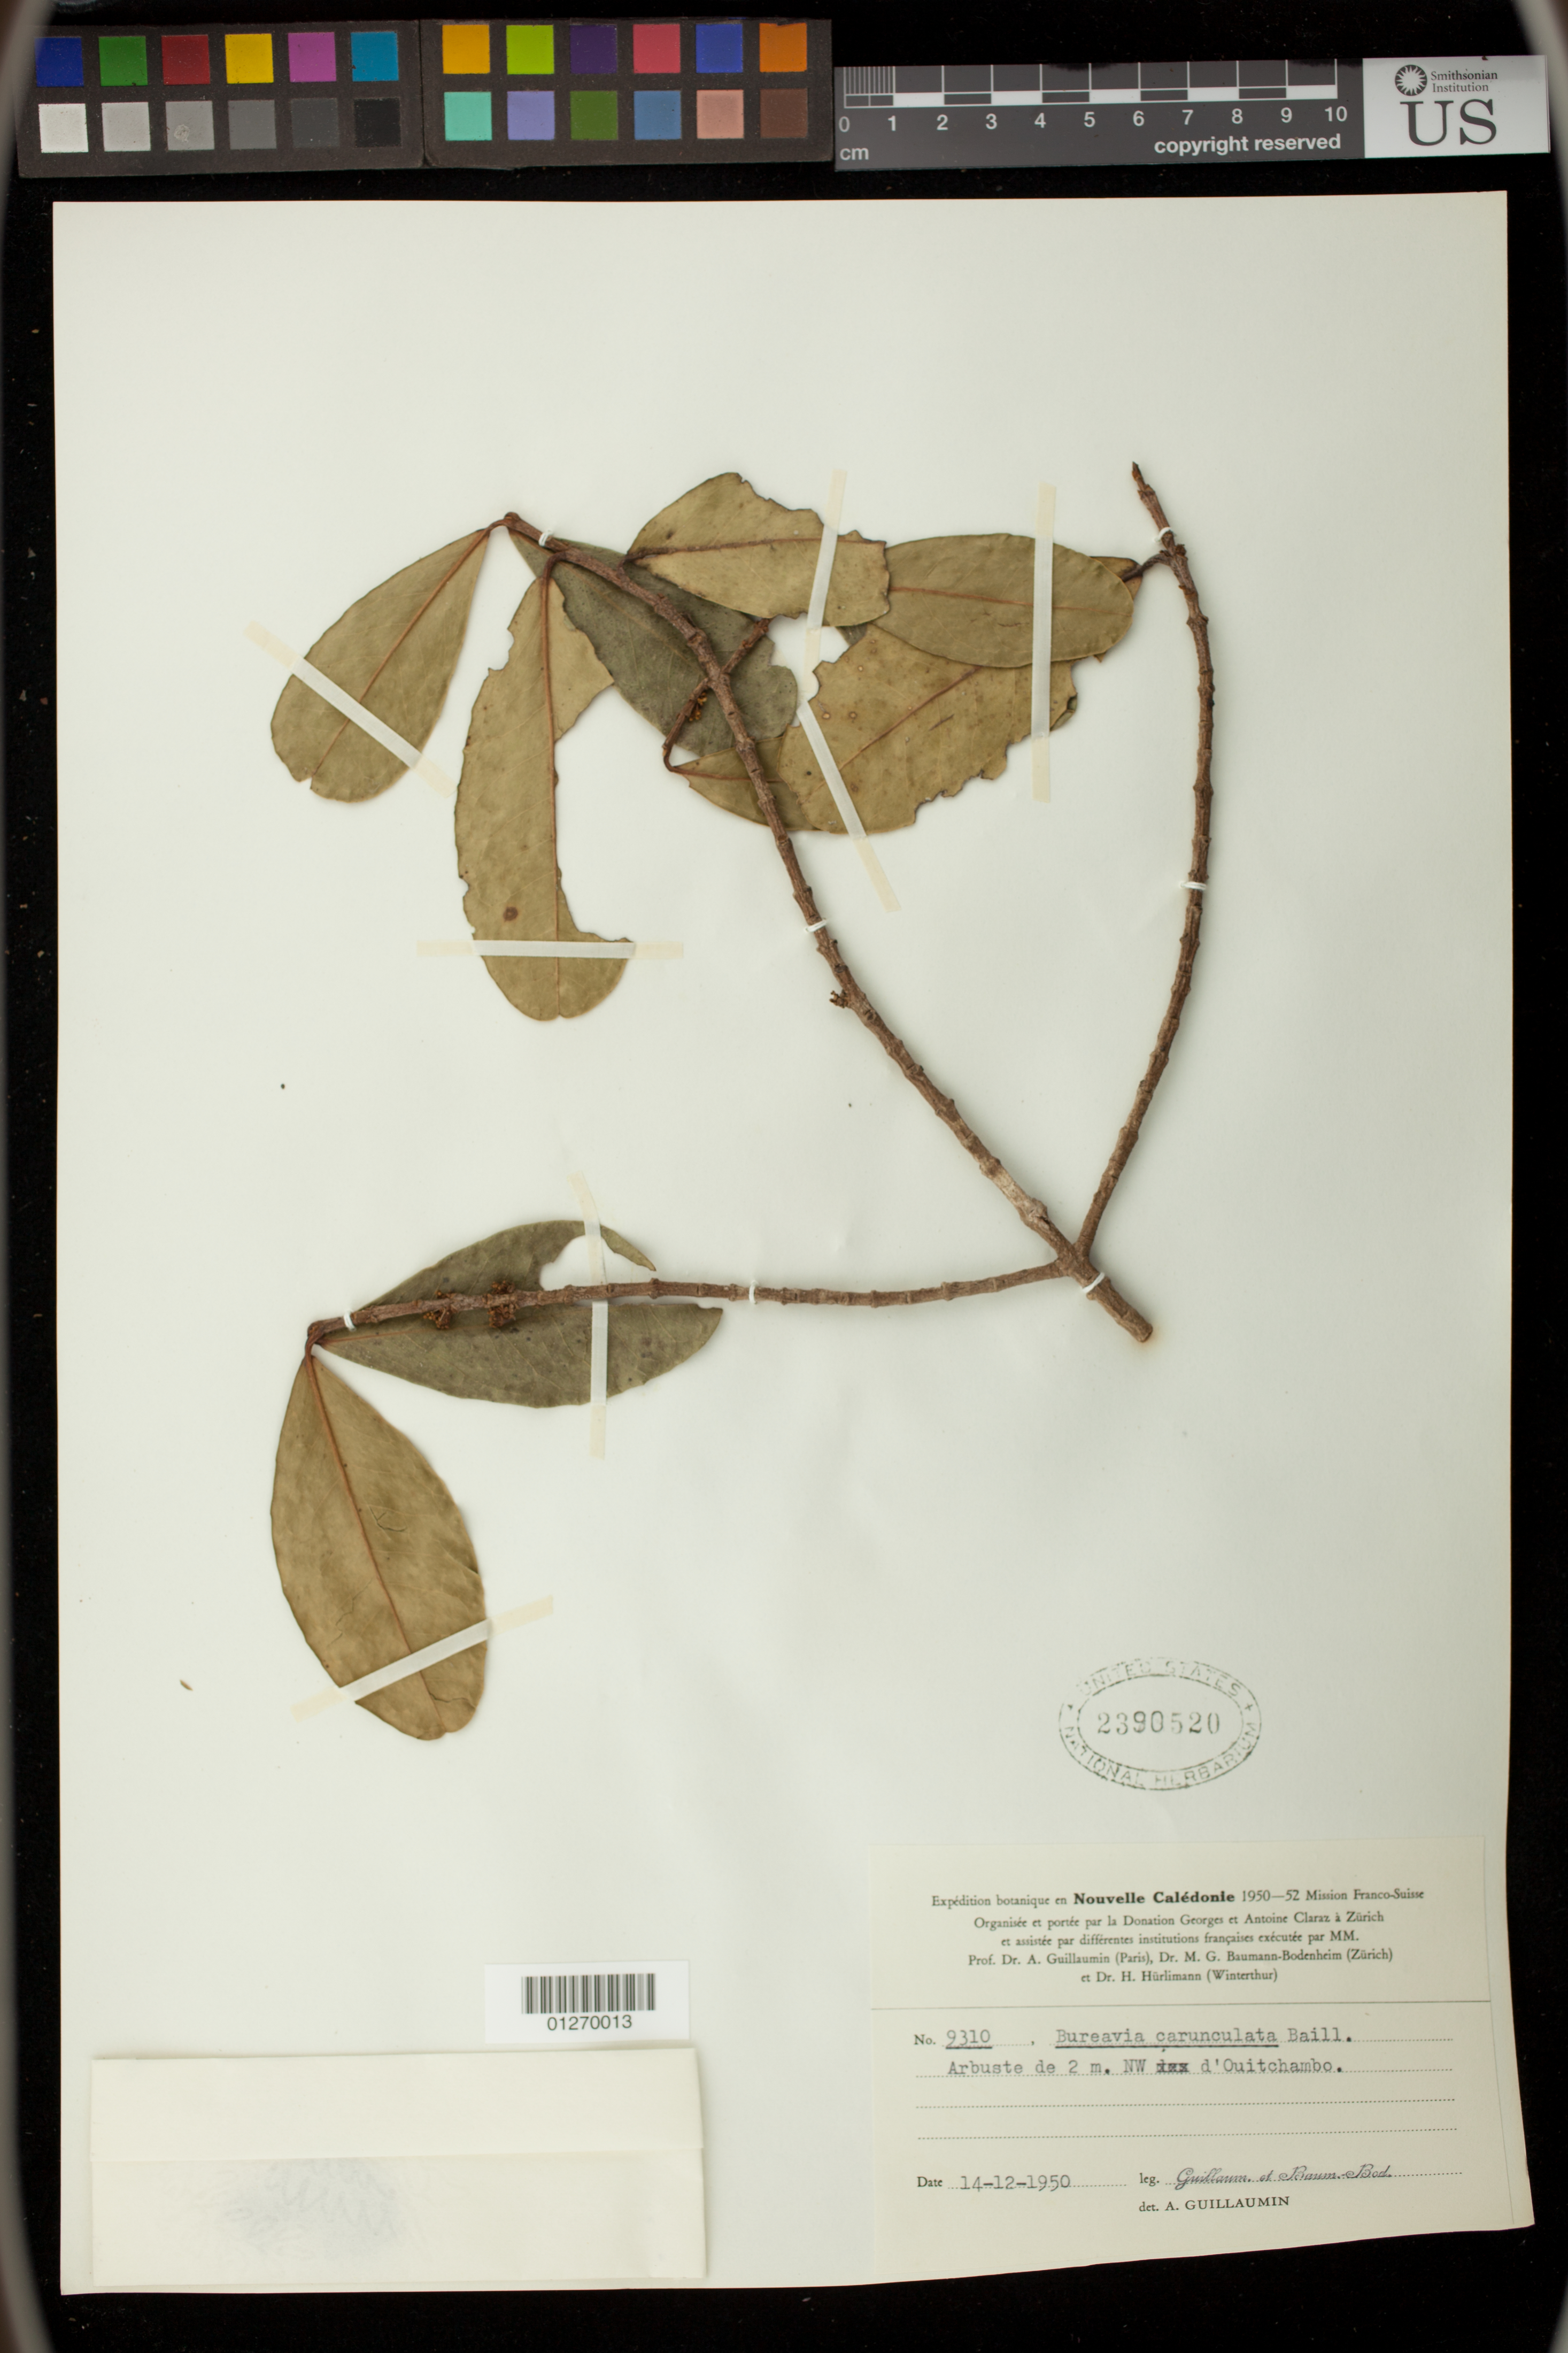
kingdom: Plantae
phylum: Tracheophyta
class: Magnoliopsida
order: Malpighiales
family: Picrodendraceae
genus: Austrobuxus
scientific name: Austrobuxus carunculatus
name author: (Baill.) Airy Shaw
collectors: A. Guillaumin & M. G. Baumann-Bodenheim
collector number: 9310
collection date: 1950-12-14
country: New Caledonia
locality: de 2 m. NW d'Ouitchambo.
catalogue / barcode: US 2390520